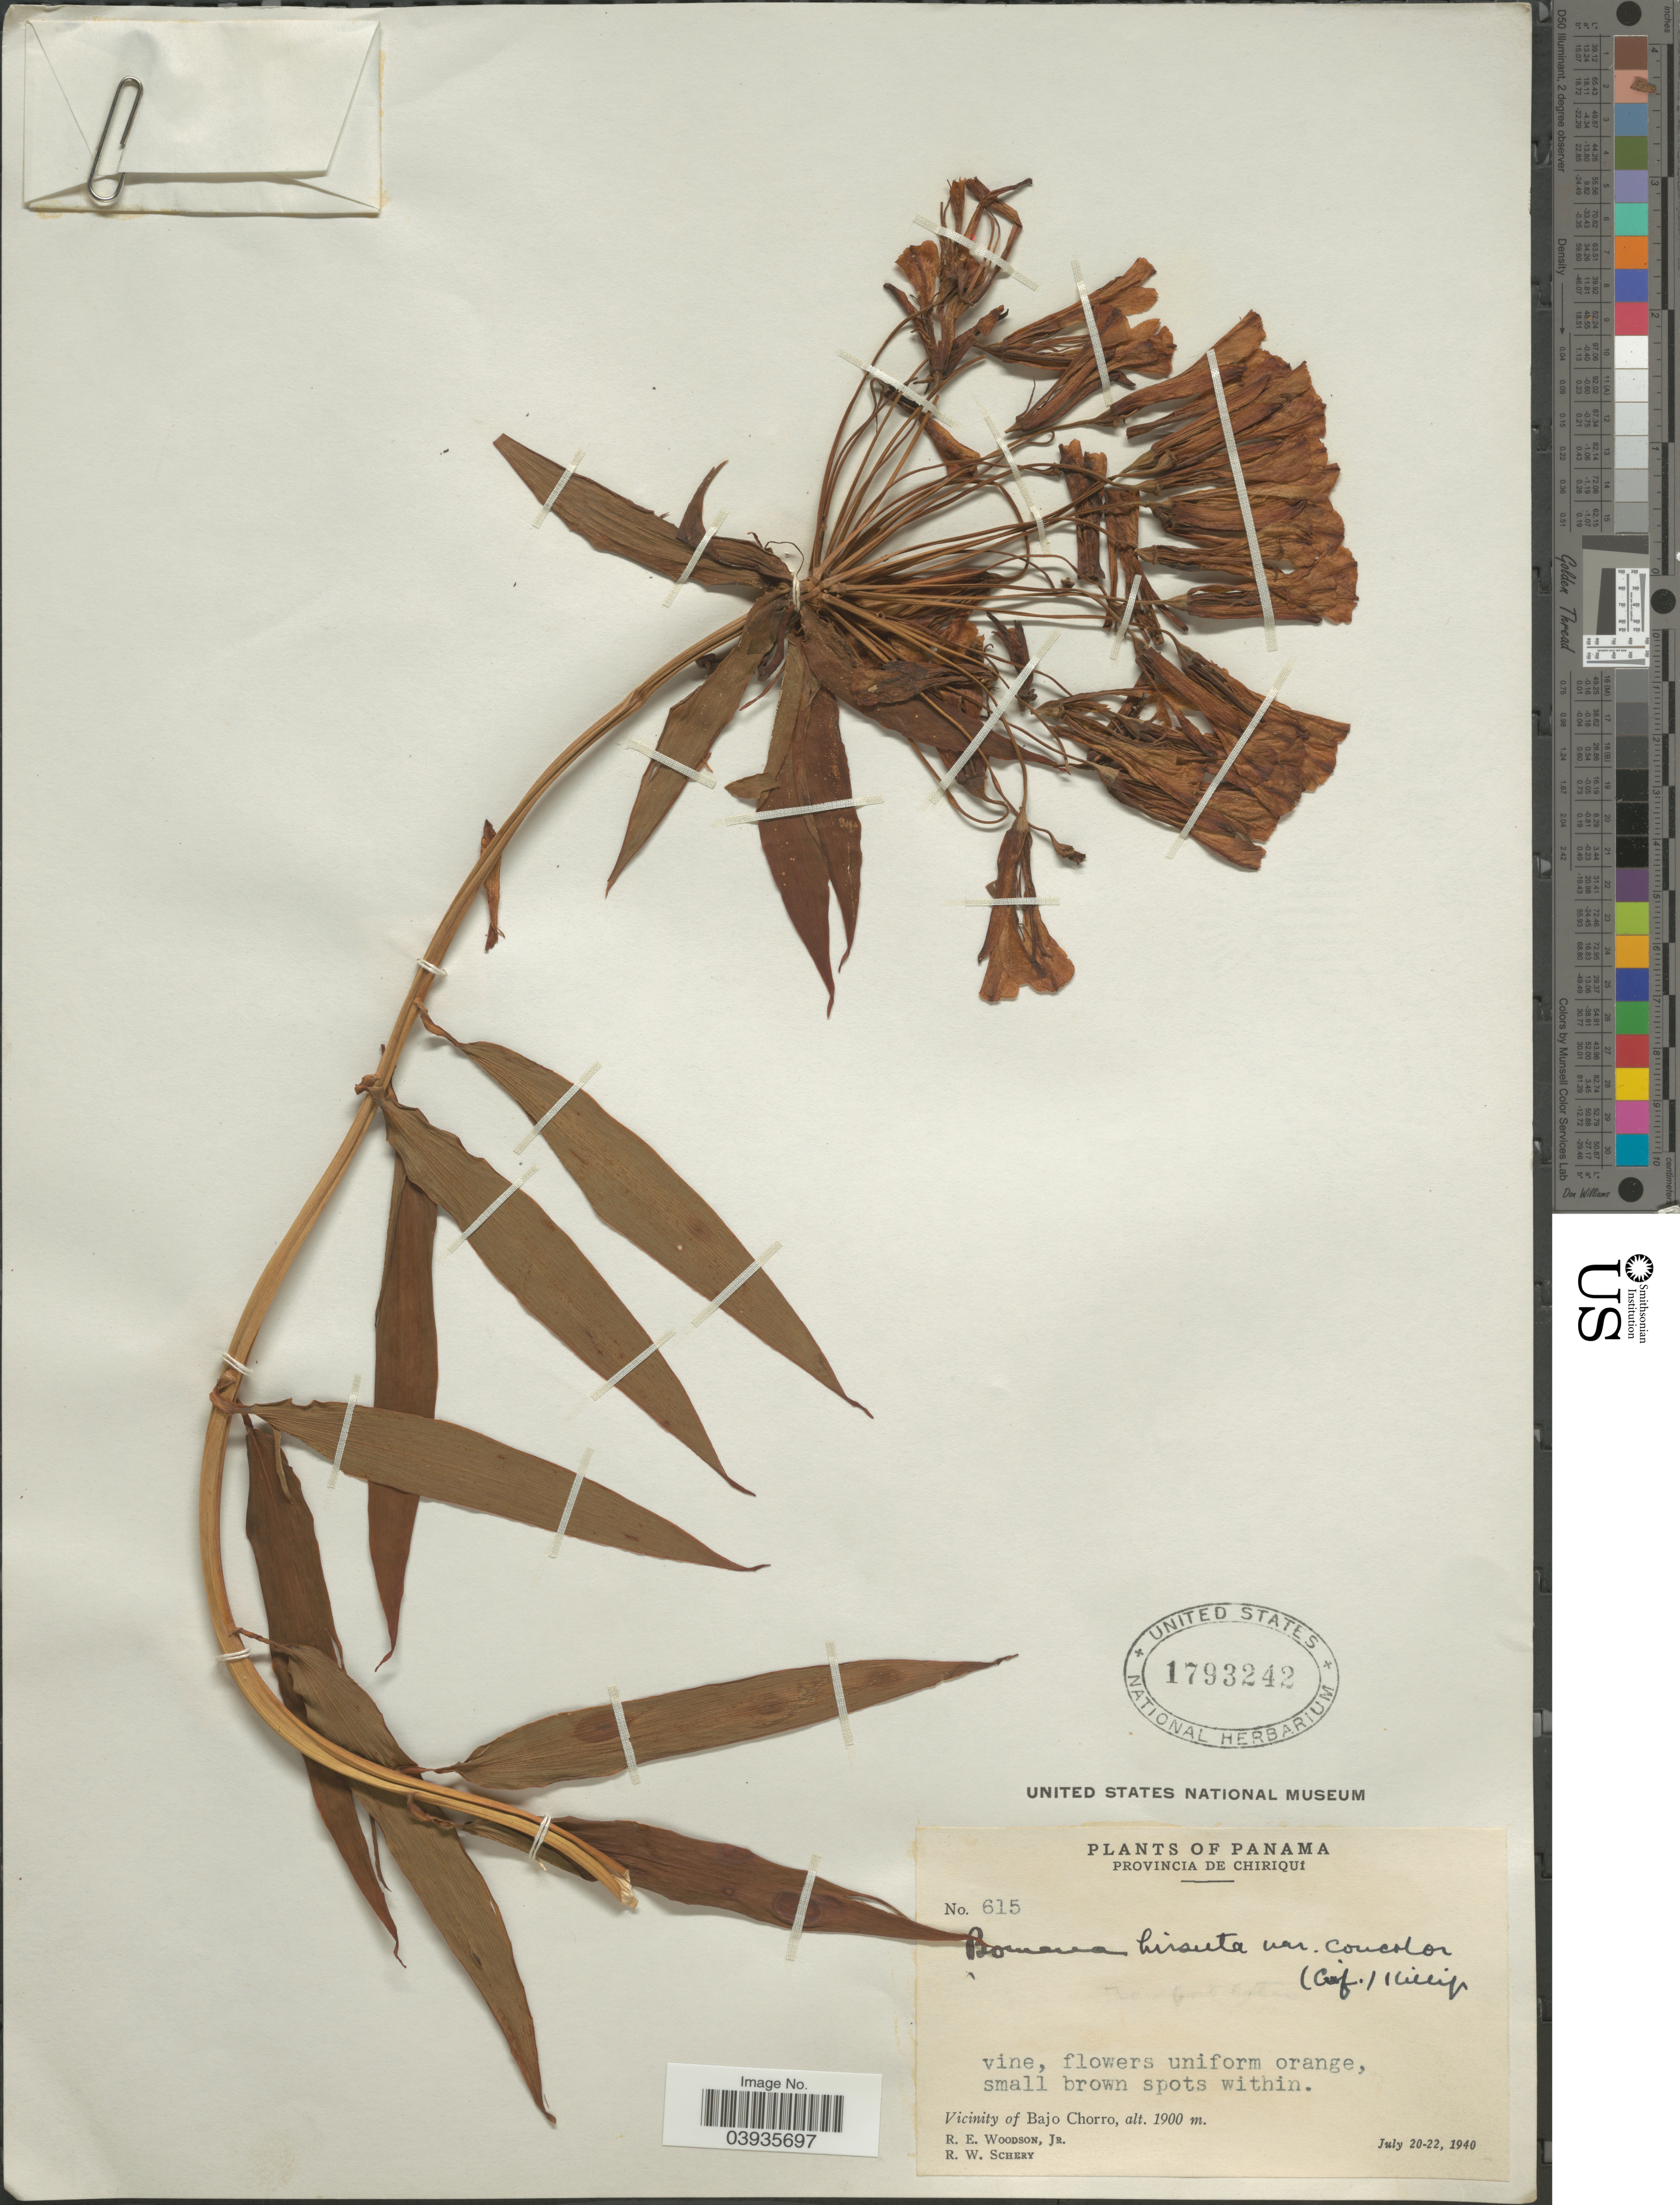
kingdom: Plantae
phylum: Tracheophyta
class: Liliopsida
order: Liliales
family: Alstroemeriaceae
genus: Bomarea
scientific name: Bomarea hirsuta var. concolor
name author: (Cufod.) Killip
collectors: R. E. Woodson & R. W. Schery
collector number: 615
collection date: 1940-07-20/1940-07-22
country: Panama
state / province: Chiriqui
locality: Vicinity of Bajo Chorro.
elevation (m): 1900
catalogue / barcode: US 1793242